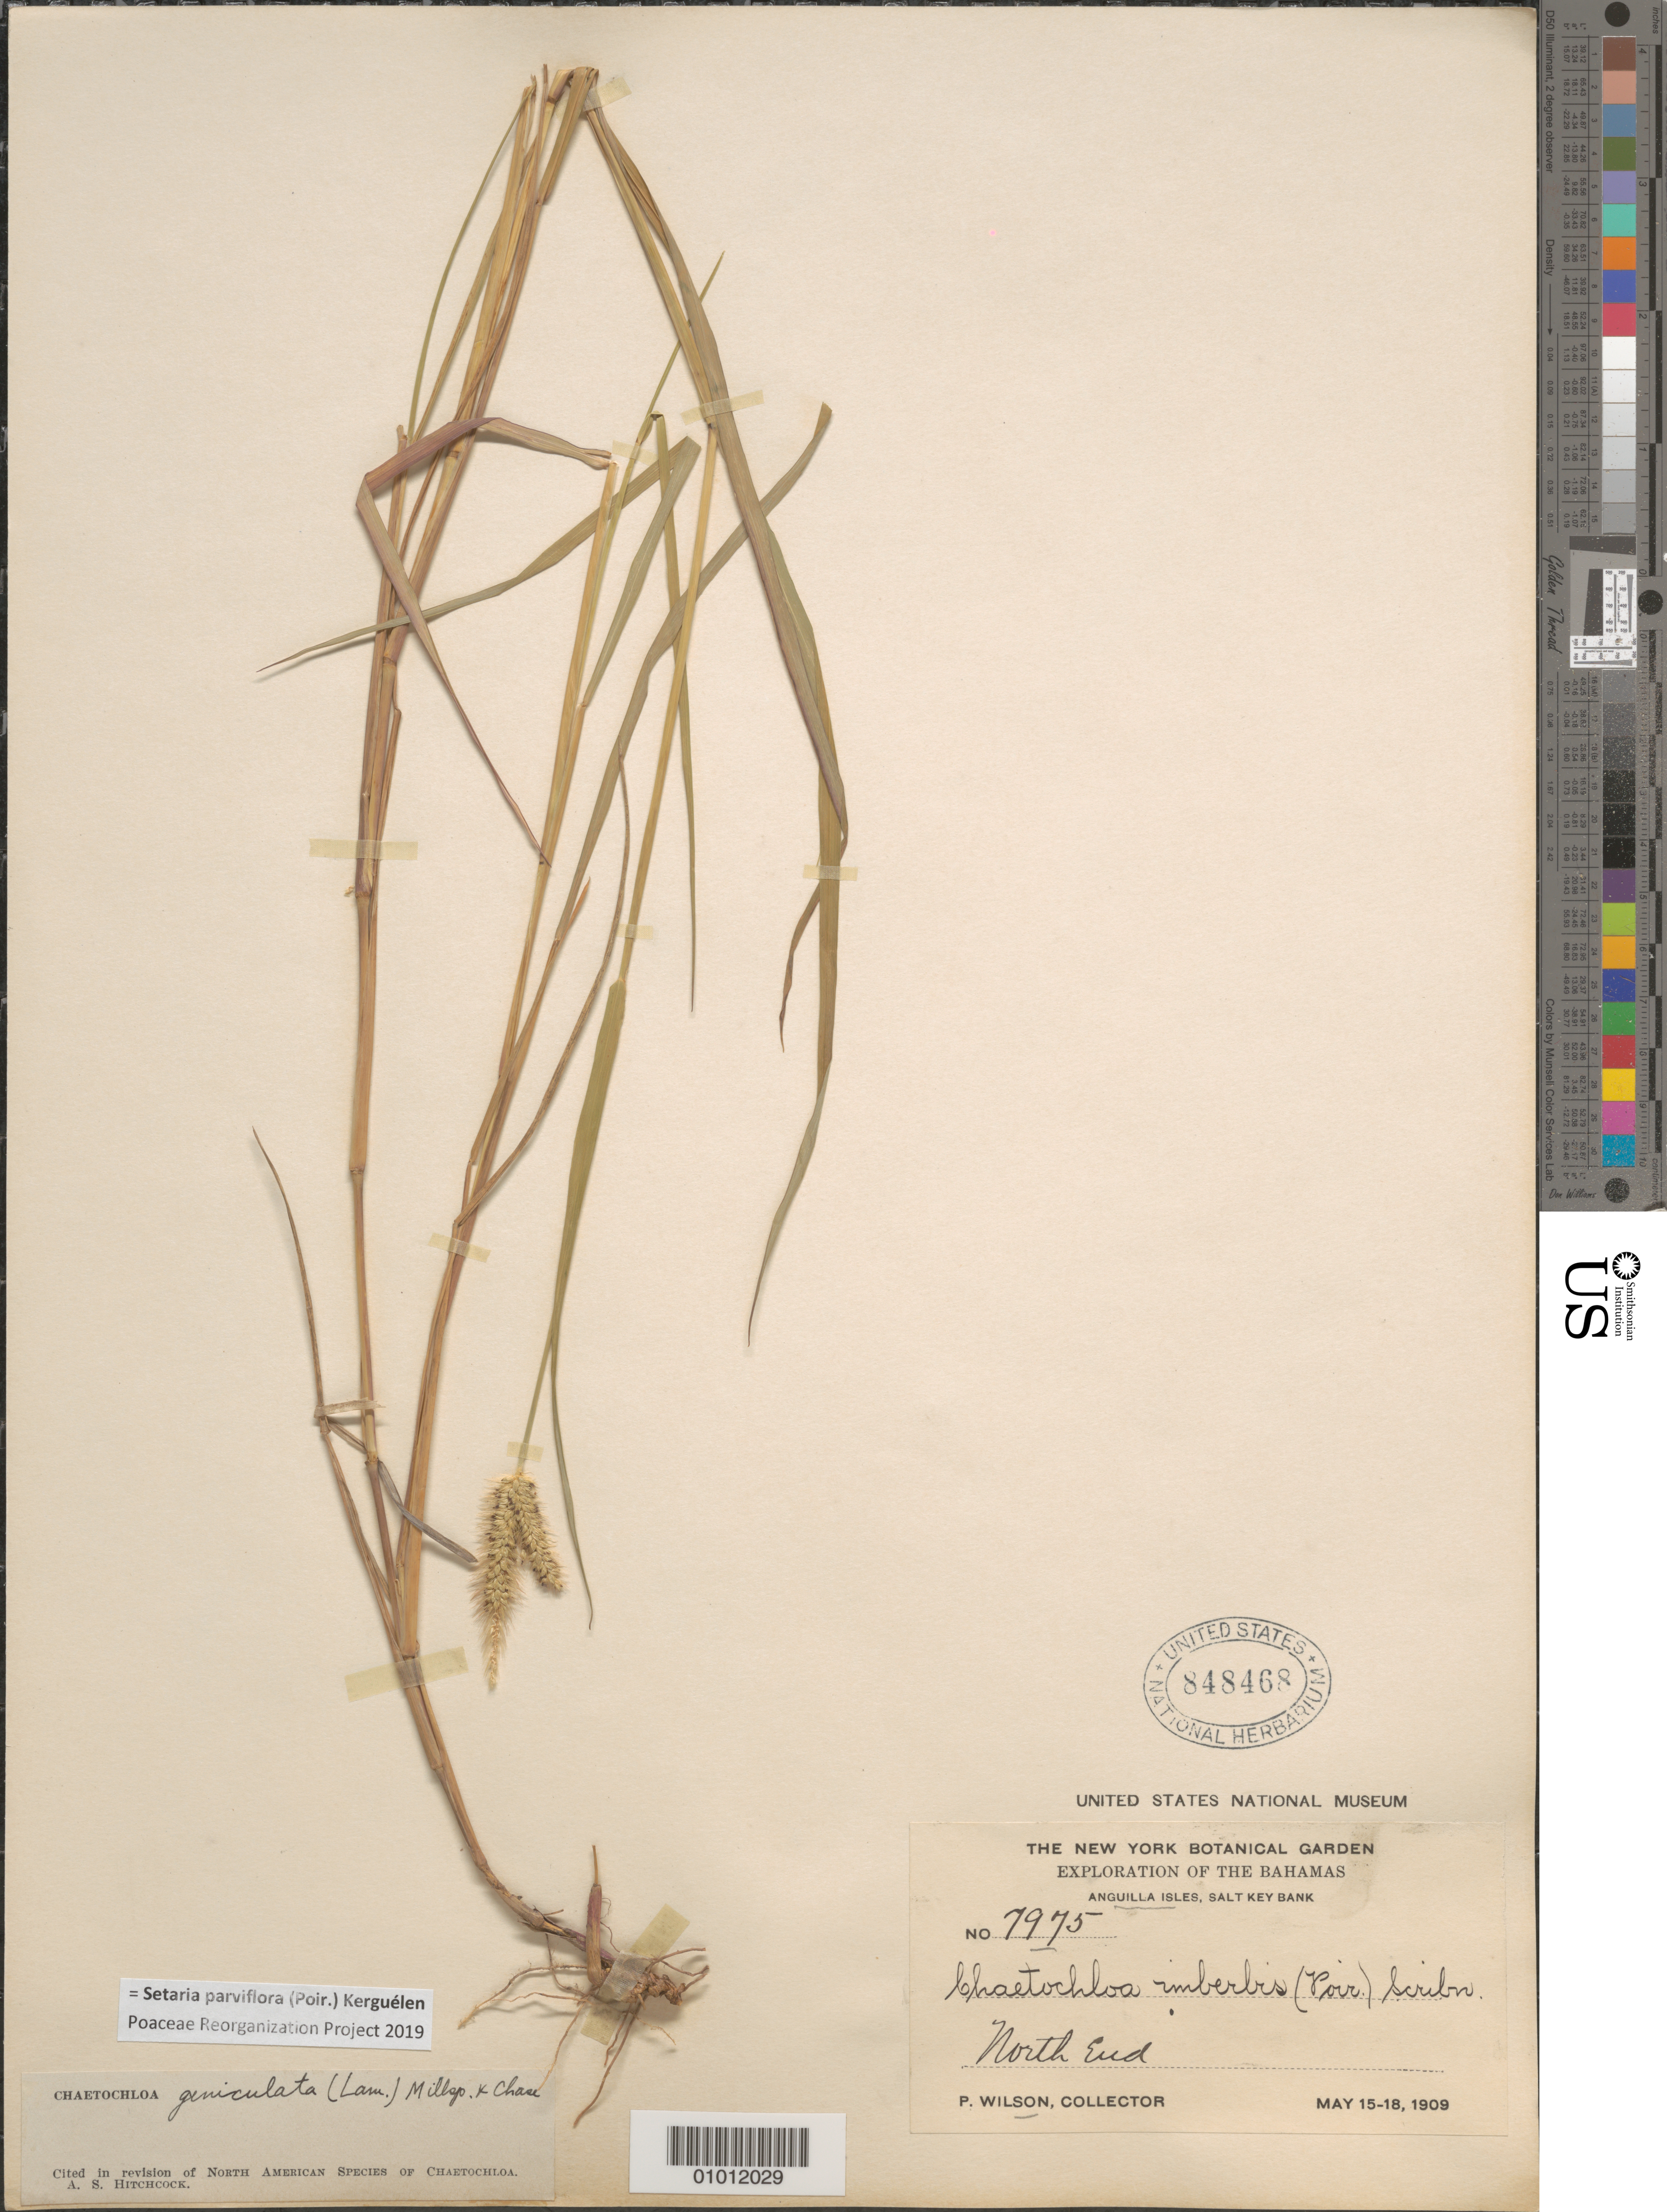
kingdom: Plantae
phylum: Tracheophyta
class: Liliopsida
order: Poales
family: Poaceae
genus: Setaria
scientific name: Setaria parviflora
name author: (Poir.) Kerguélen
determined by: Poaceae Reorganization Project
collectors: P. Wilson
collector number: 7975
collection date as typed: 15 May 1909 to 18 May 1909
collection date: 1909-05-15/1909-05-18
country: Bahamas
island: Anguilla Cays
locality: Anguilla Isles, Salt Key Bank, N end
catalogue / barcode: US 848468